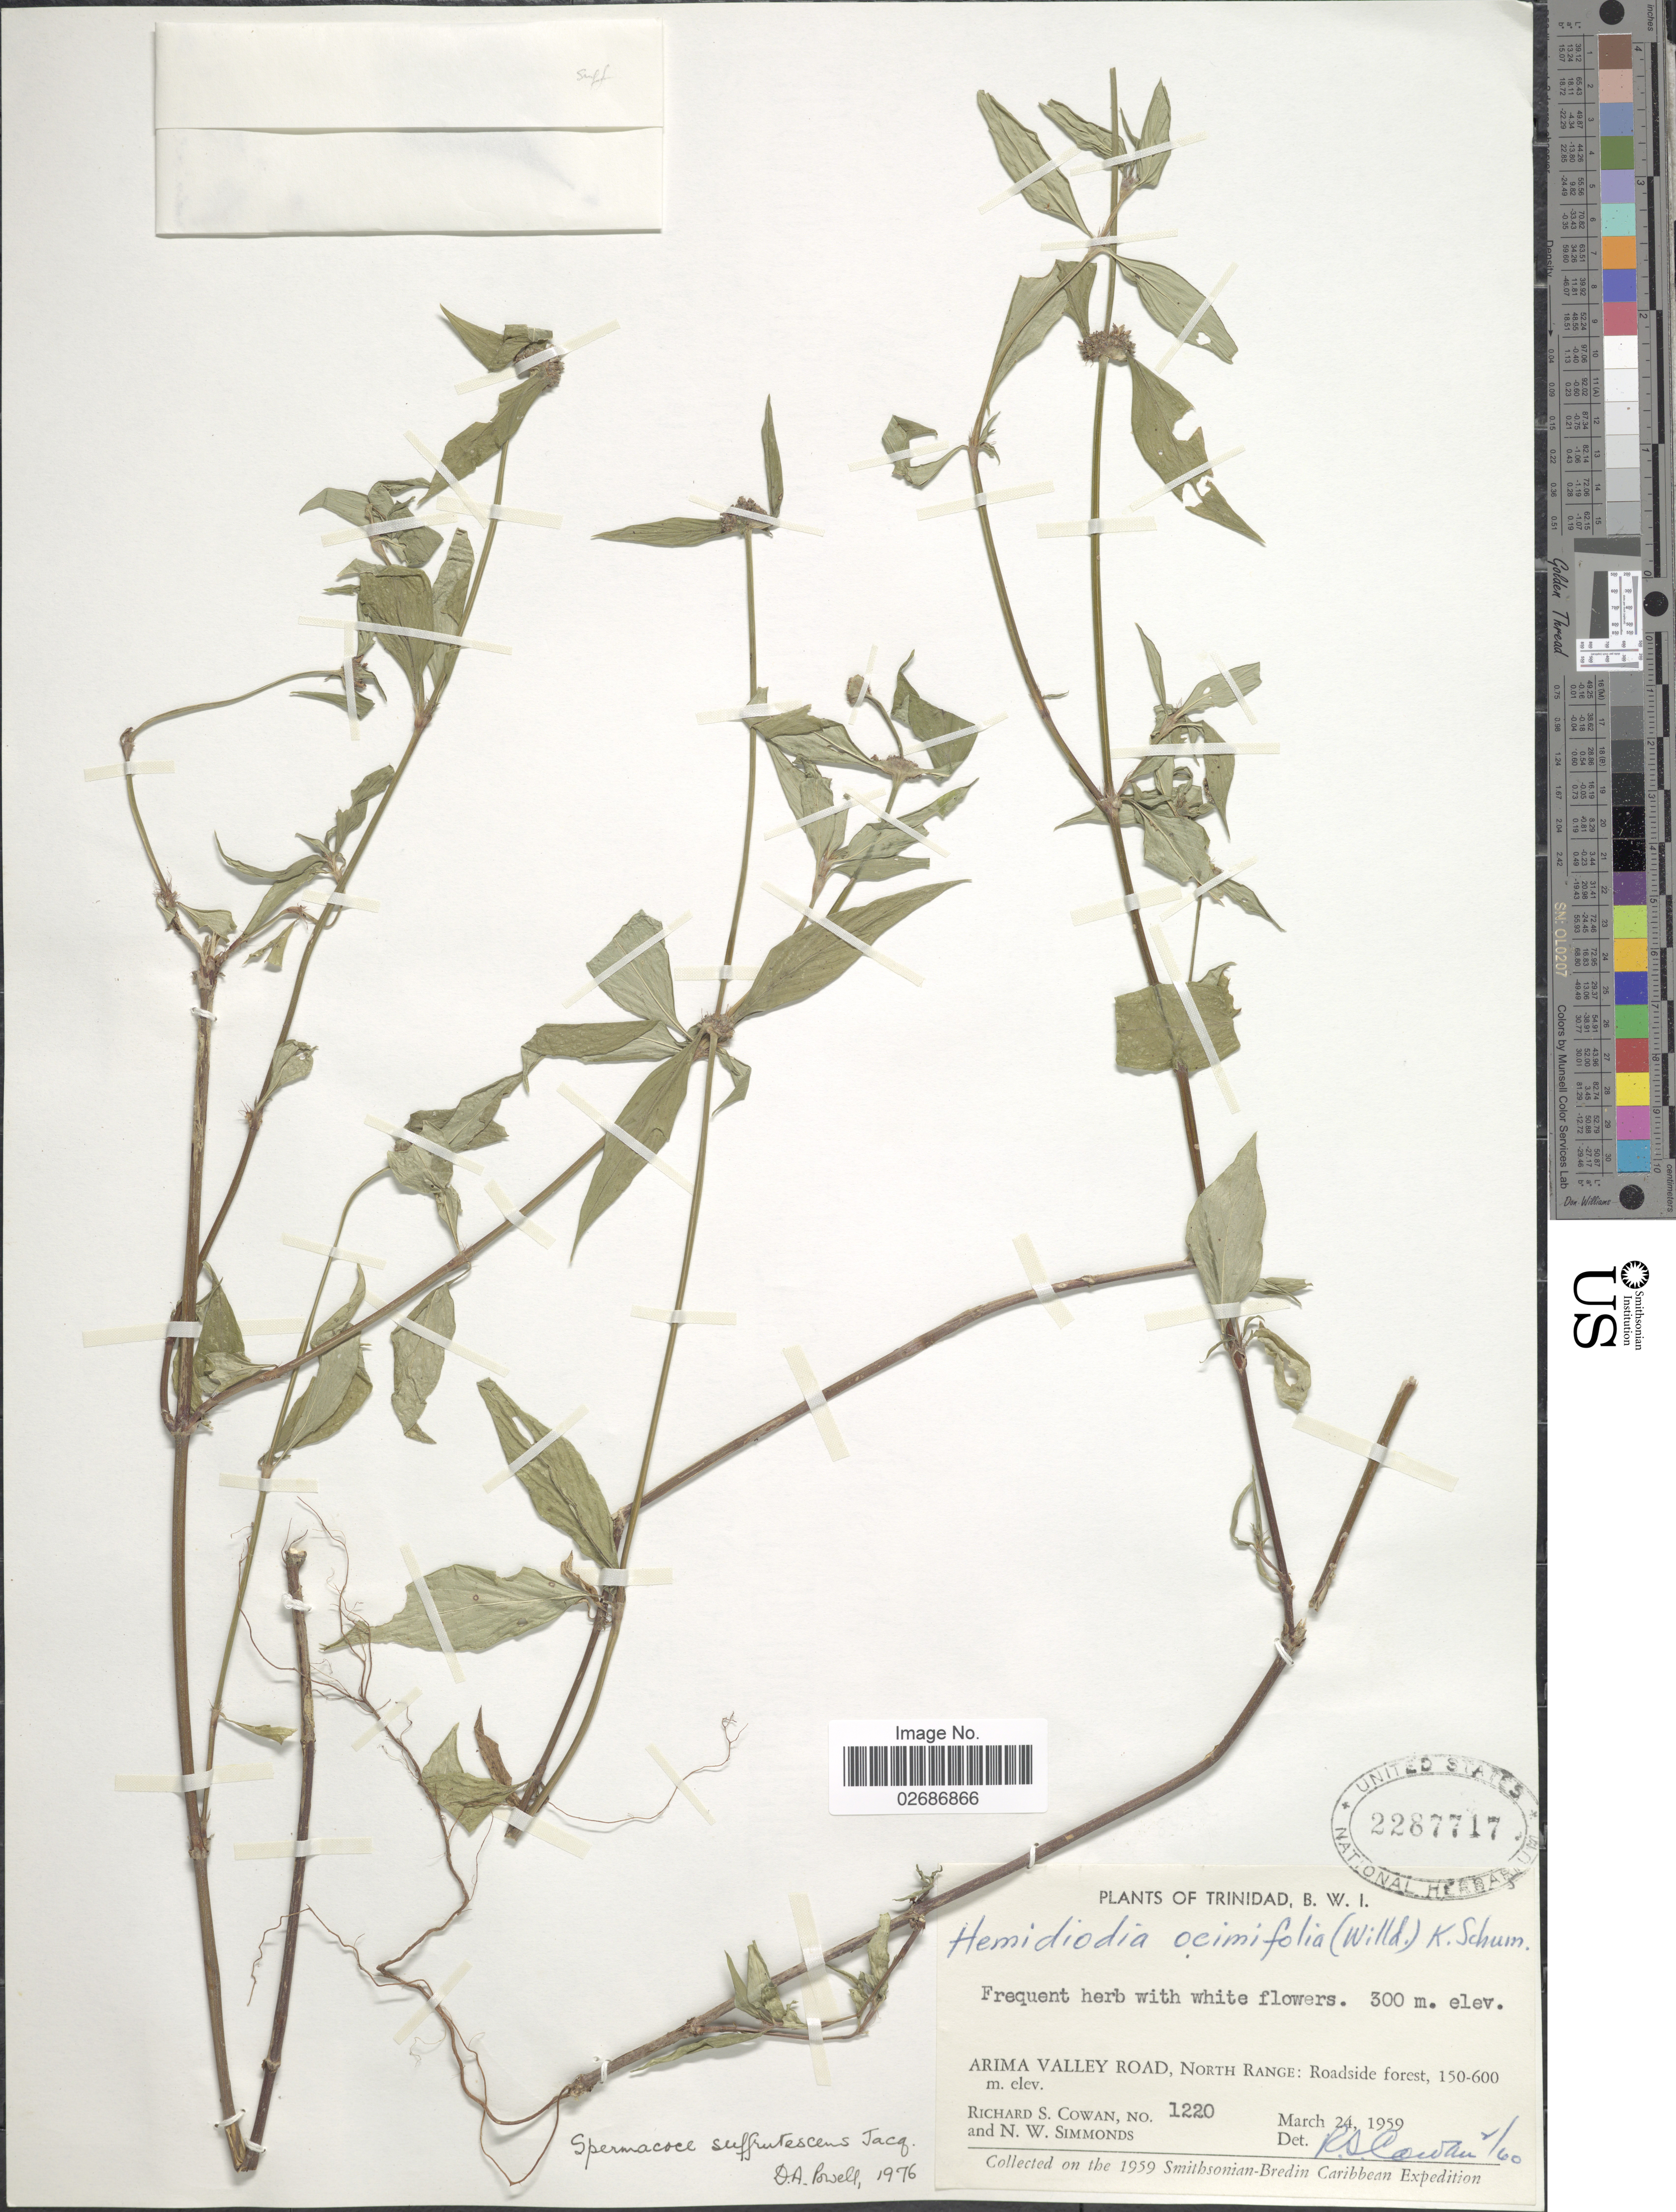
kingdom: Plantae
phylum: Tracheophyta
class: Magnoliopsida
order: Gentianales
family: Rubiaceae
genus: Borreria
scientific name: Borreria remota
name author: (Lam.) Bacigalupo & E.L. Cabral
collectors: R. S. Cowan & N. W. Simmonds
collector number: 1220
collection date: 1959-03-24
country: Trinidad and Tobago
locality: Trinidad, B.W.I., Arima Valley, North Range: Roadside forest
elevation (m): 300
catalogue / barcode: US 2287717